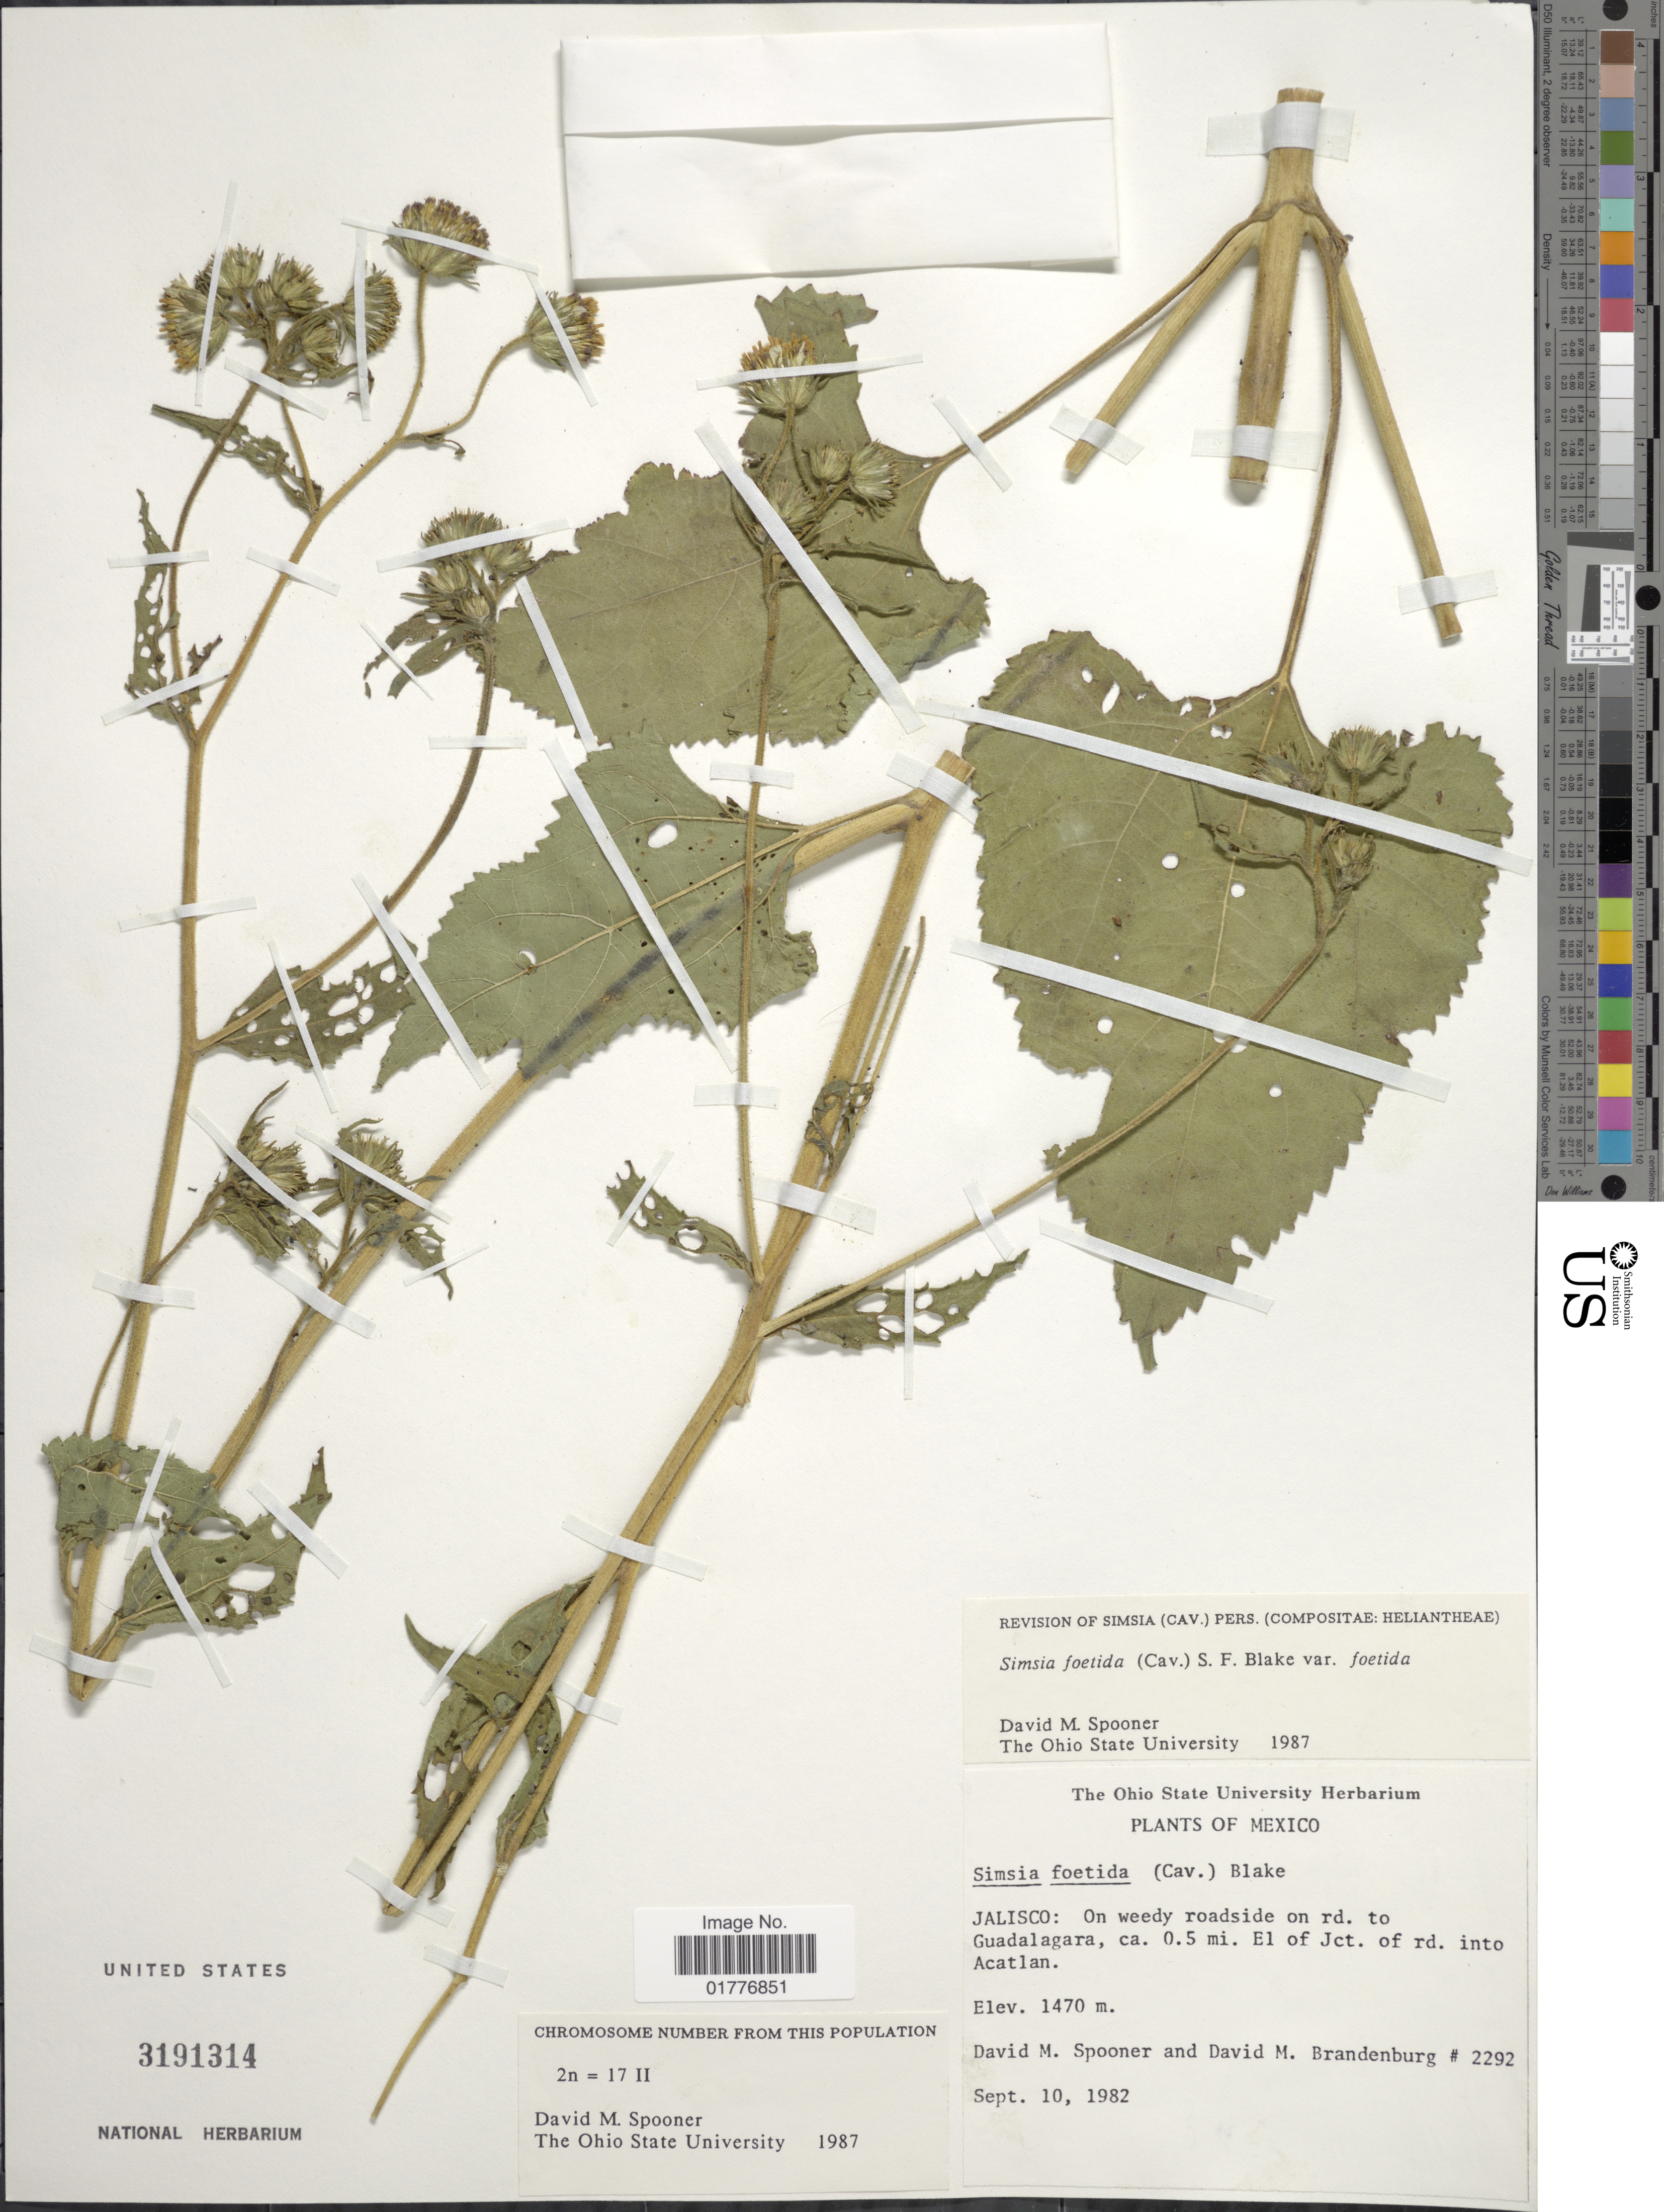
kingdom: Plantae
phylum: Tracheophyta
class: Magnoliopsida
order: Asterales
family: Asteraceae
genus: Simsia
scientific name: Simsia foetida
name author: (Cav.) S.F. Blake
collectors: D. Spooner & D. Brandenburg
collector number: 2292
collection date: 1982-09-10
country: Mexico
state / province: Jalisco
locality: Jalisco: On weedy roadside on rd. to Guadalagara, 0.5 mi. El of Jct. of rd. into Acatlan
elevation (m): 1470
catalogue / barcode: US 3191314